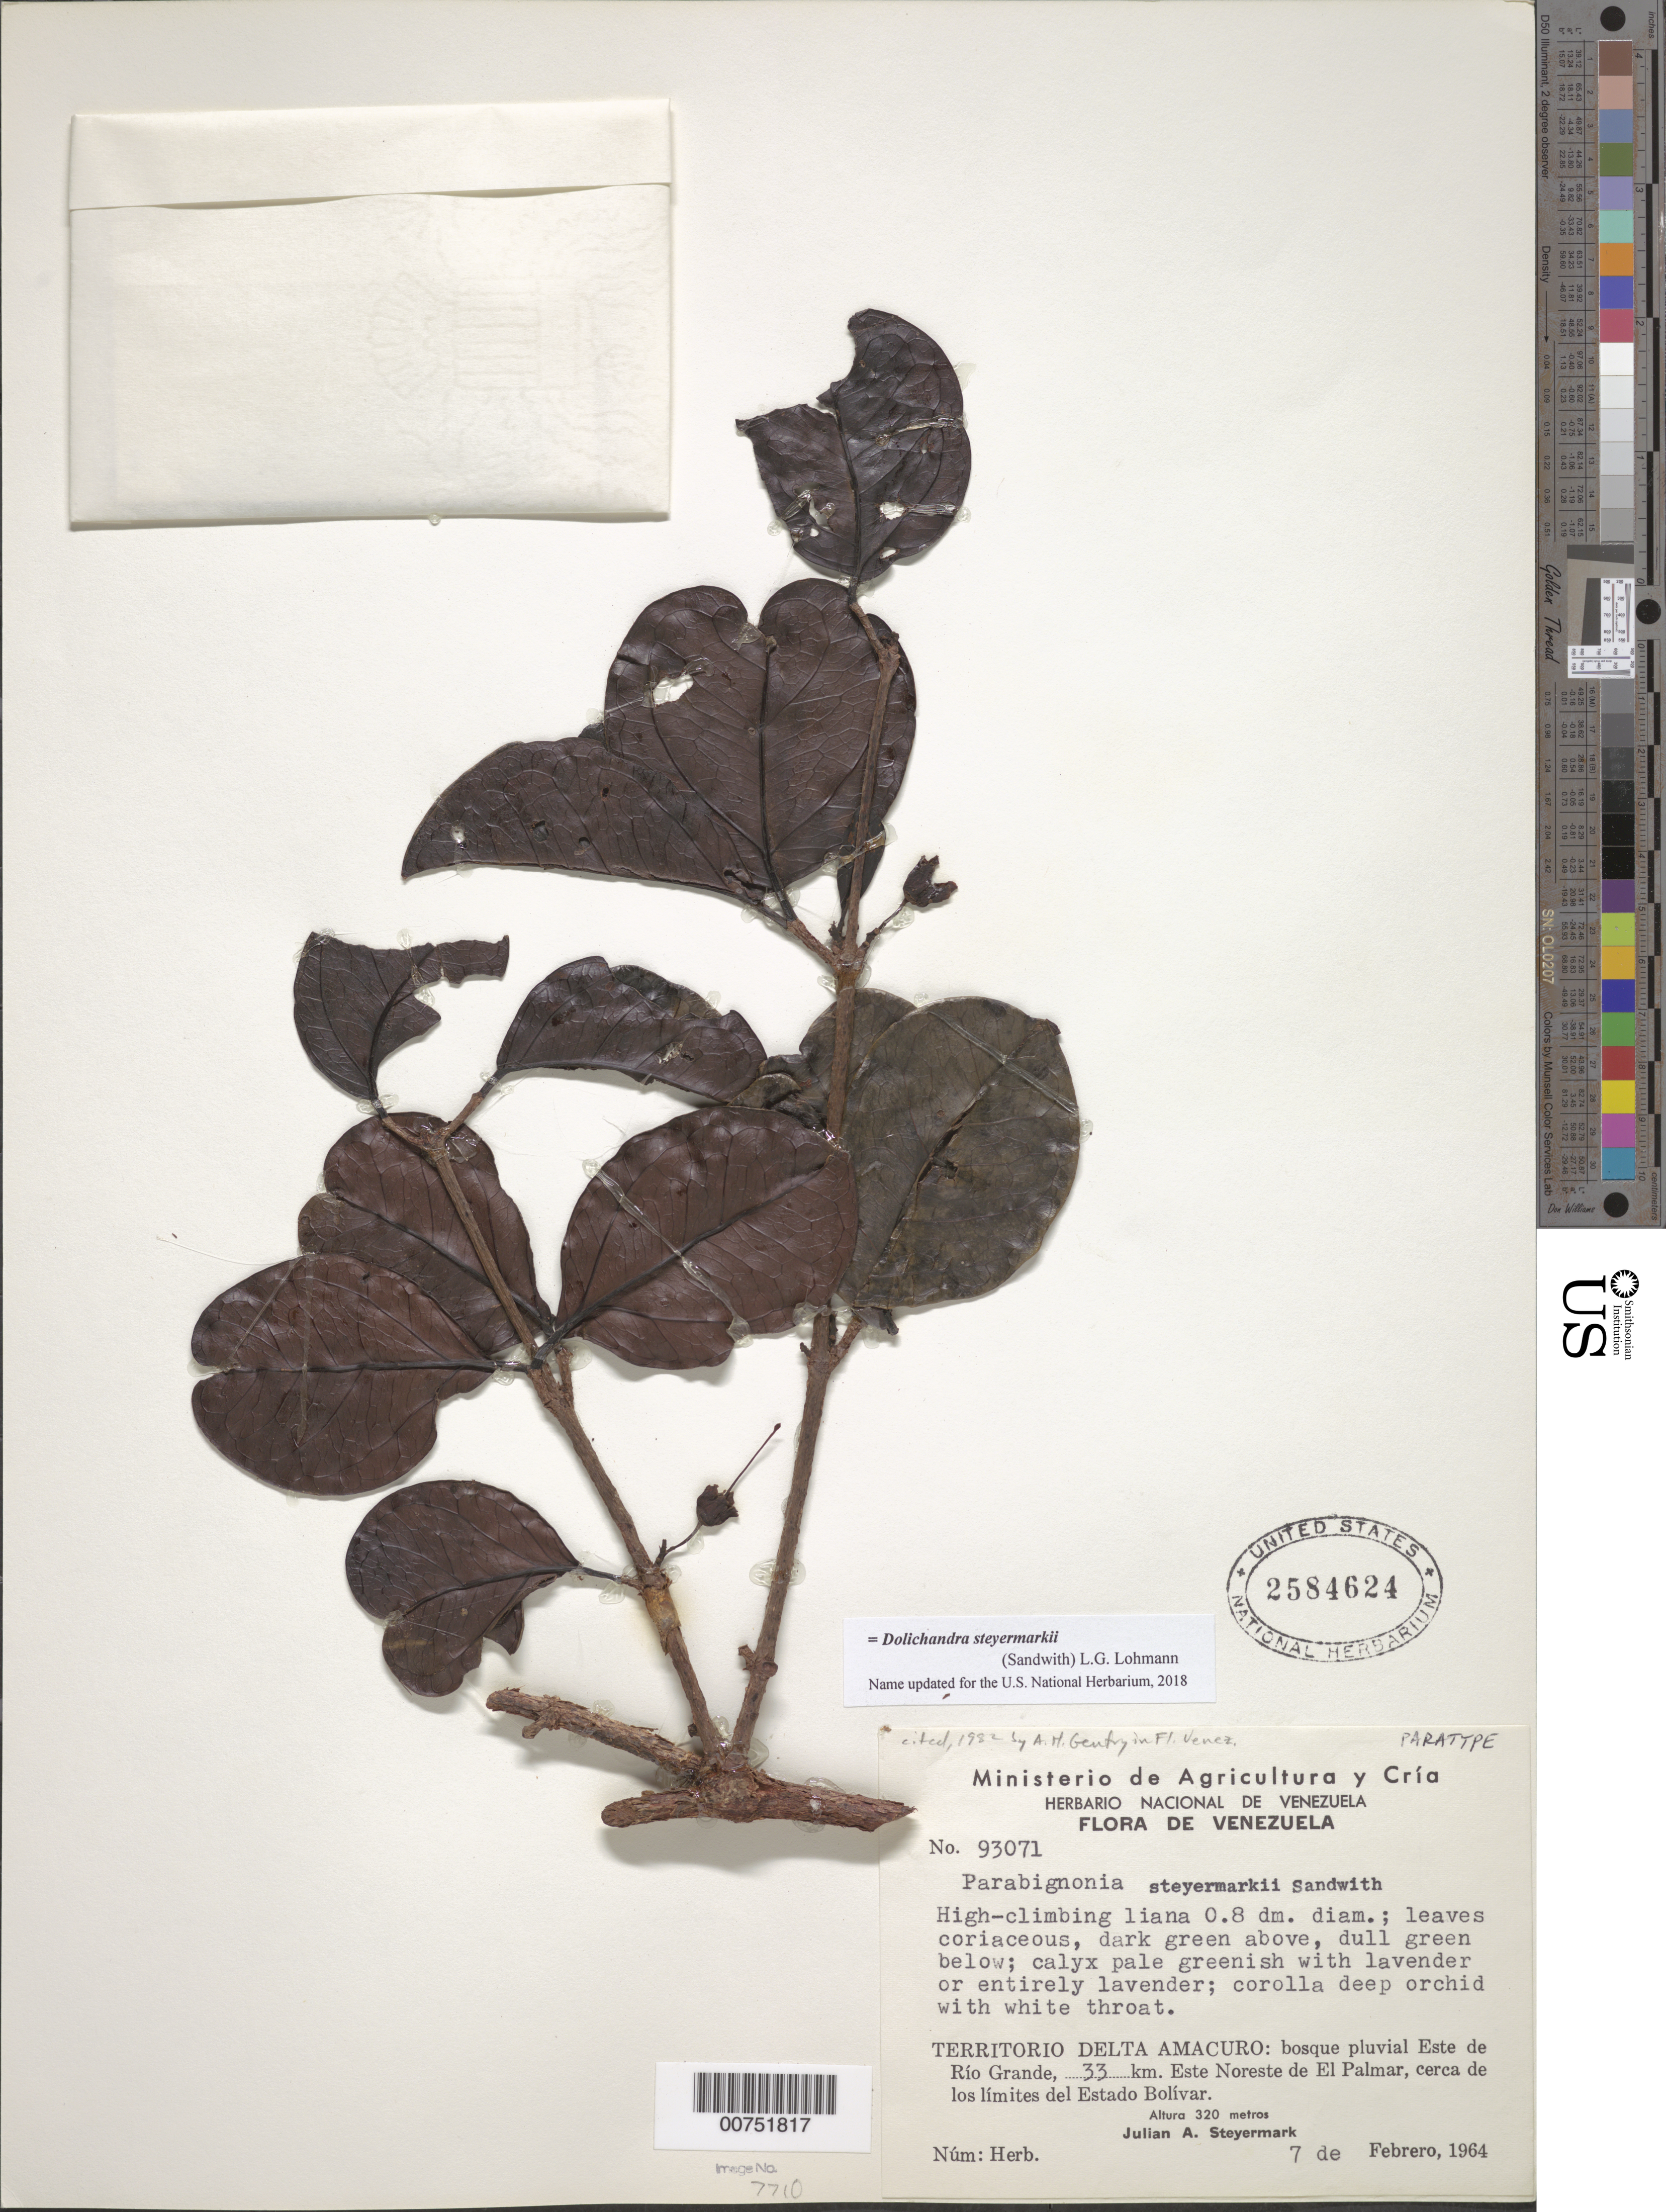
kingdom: Plantae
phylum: Tracheophyta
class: Magnoliopsida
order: Lamiales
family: Bignoniaceae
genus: Dolichandra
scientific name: Dolichandra steyermarkii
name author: (Sandwith) L.G. Lohmann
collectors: J. Steyermark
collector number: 93071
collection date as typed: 7-Feb-64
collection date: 1964-02-07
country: Venezuela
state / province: Delta Amacuro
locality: Este de Río Grande, 33 km ENE de El Palmar, cerca de los limites del Estado Bolívar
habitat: Bosque pluvial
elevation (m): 320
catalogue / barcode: US 2584624